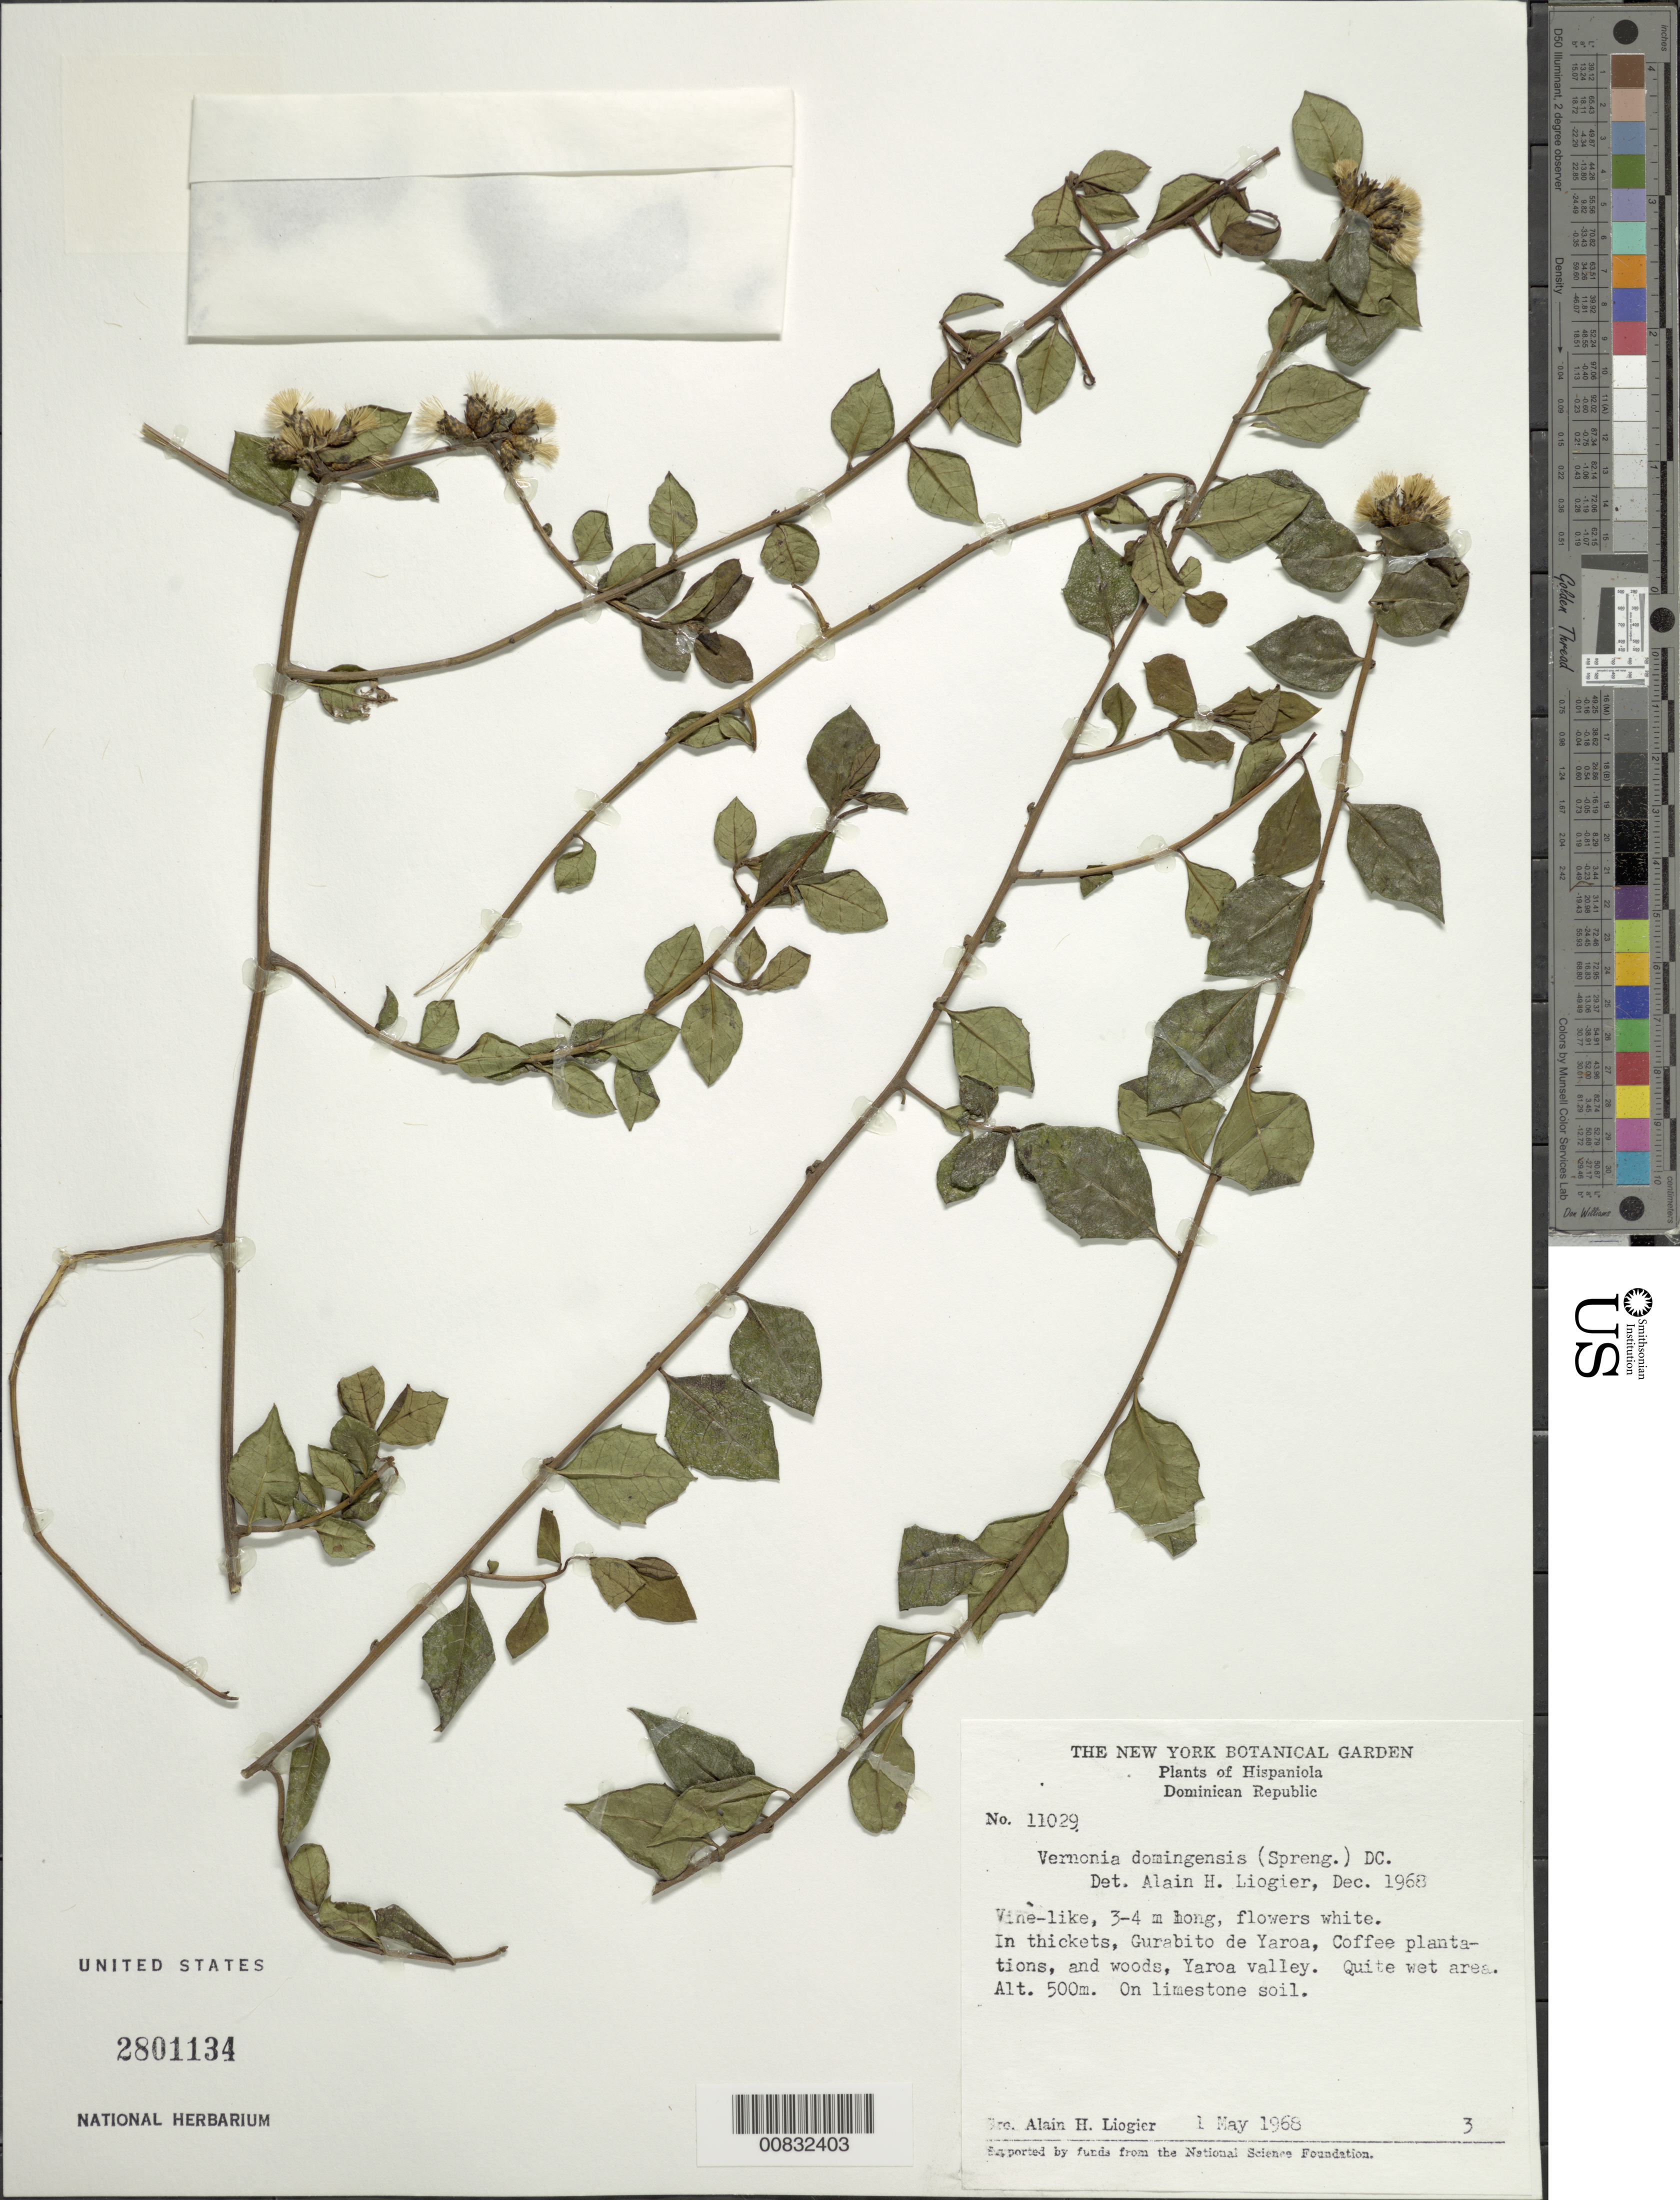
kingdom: Plantae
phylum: Tracheophyta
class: Magnoliopsida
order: Asterales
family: Asteraceae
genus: Vernonanthura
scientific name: Vernonanthura buxifolia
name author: (Less.) H. Rob.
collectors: A. H. Liogier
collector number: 11029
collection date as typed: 01 May 1968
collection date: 1968-05-01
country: Dominican Republic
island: Hispaniola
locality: Guarabito de Yaroa, Yaroa Valley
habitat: On limestone in wet area of thickets in coffee plantations and woods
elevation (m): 500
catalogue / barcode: US 2801134